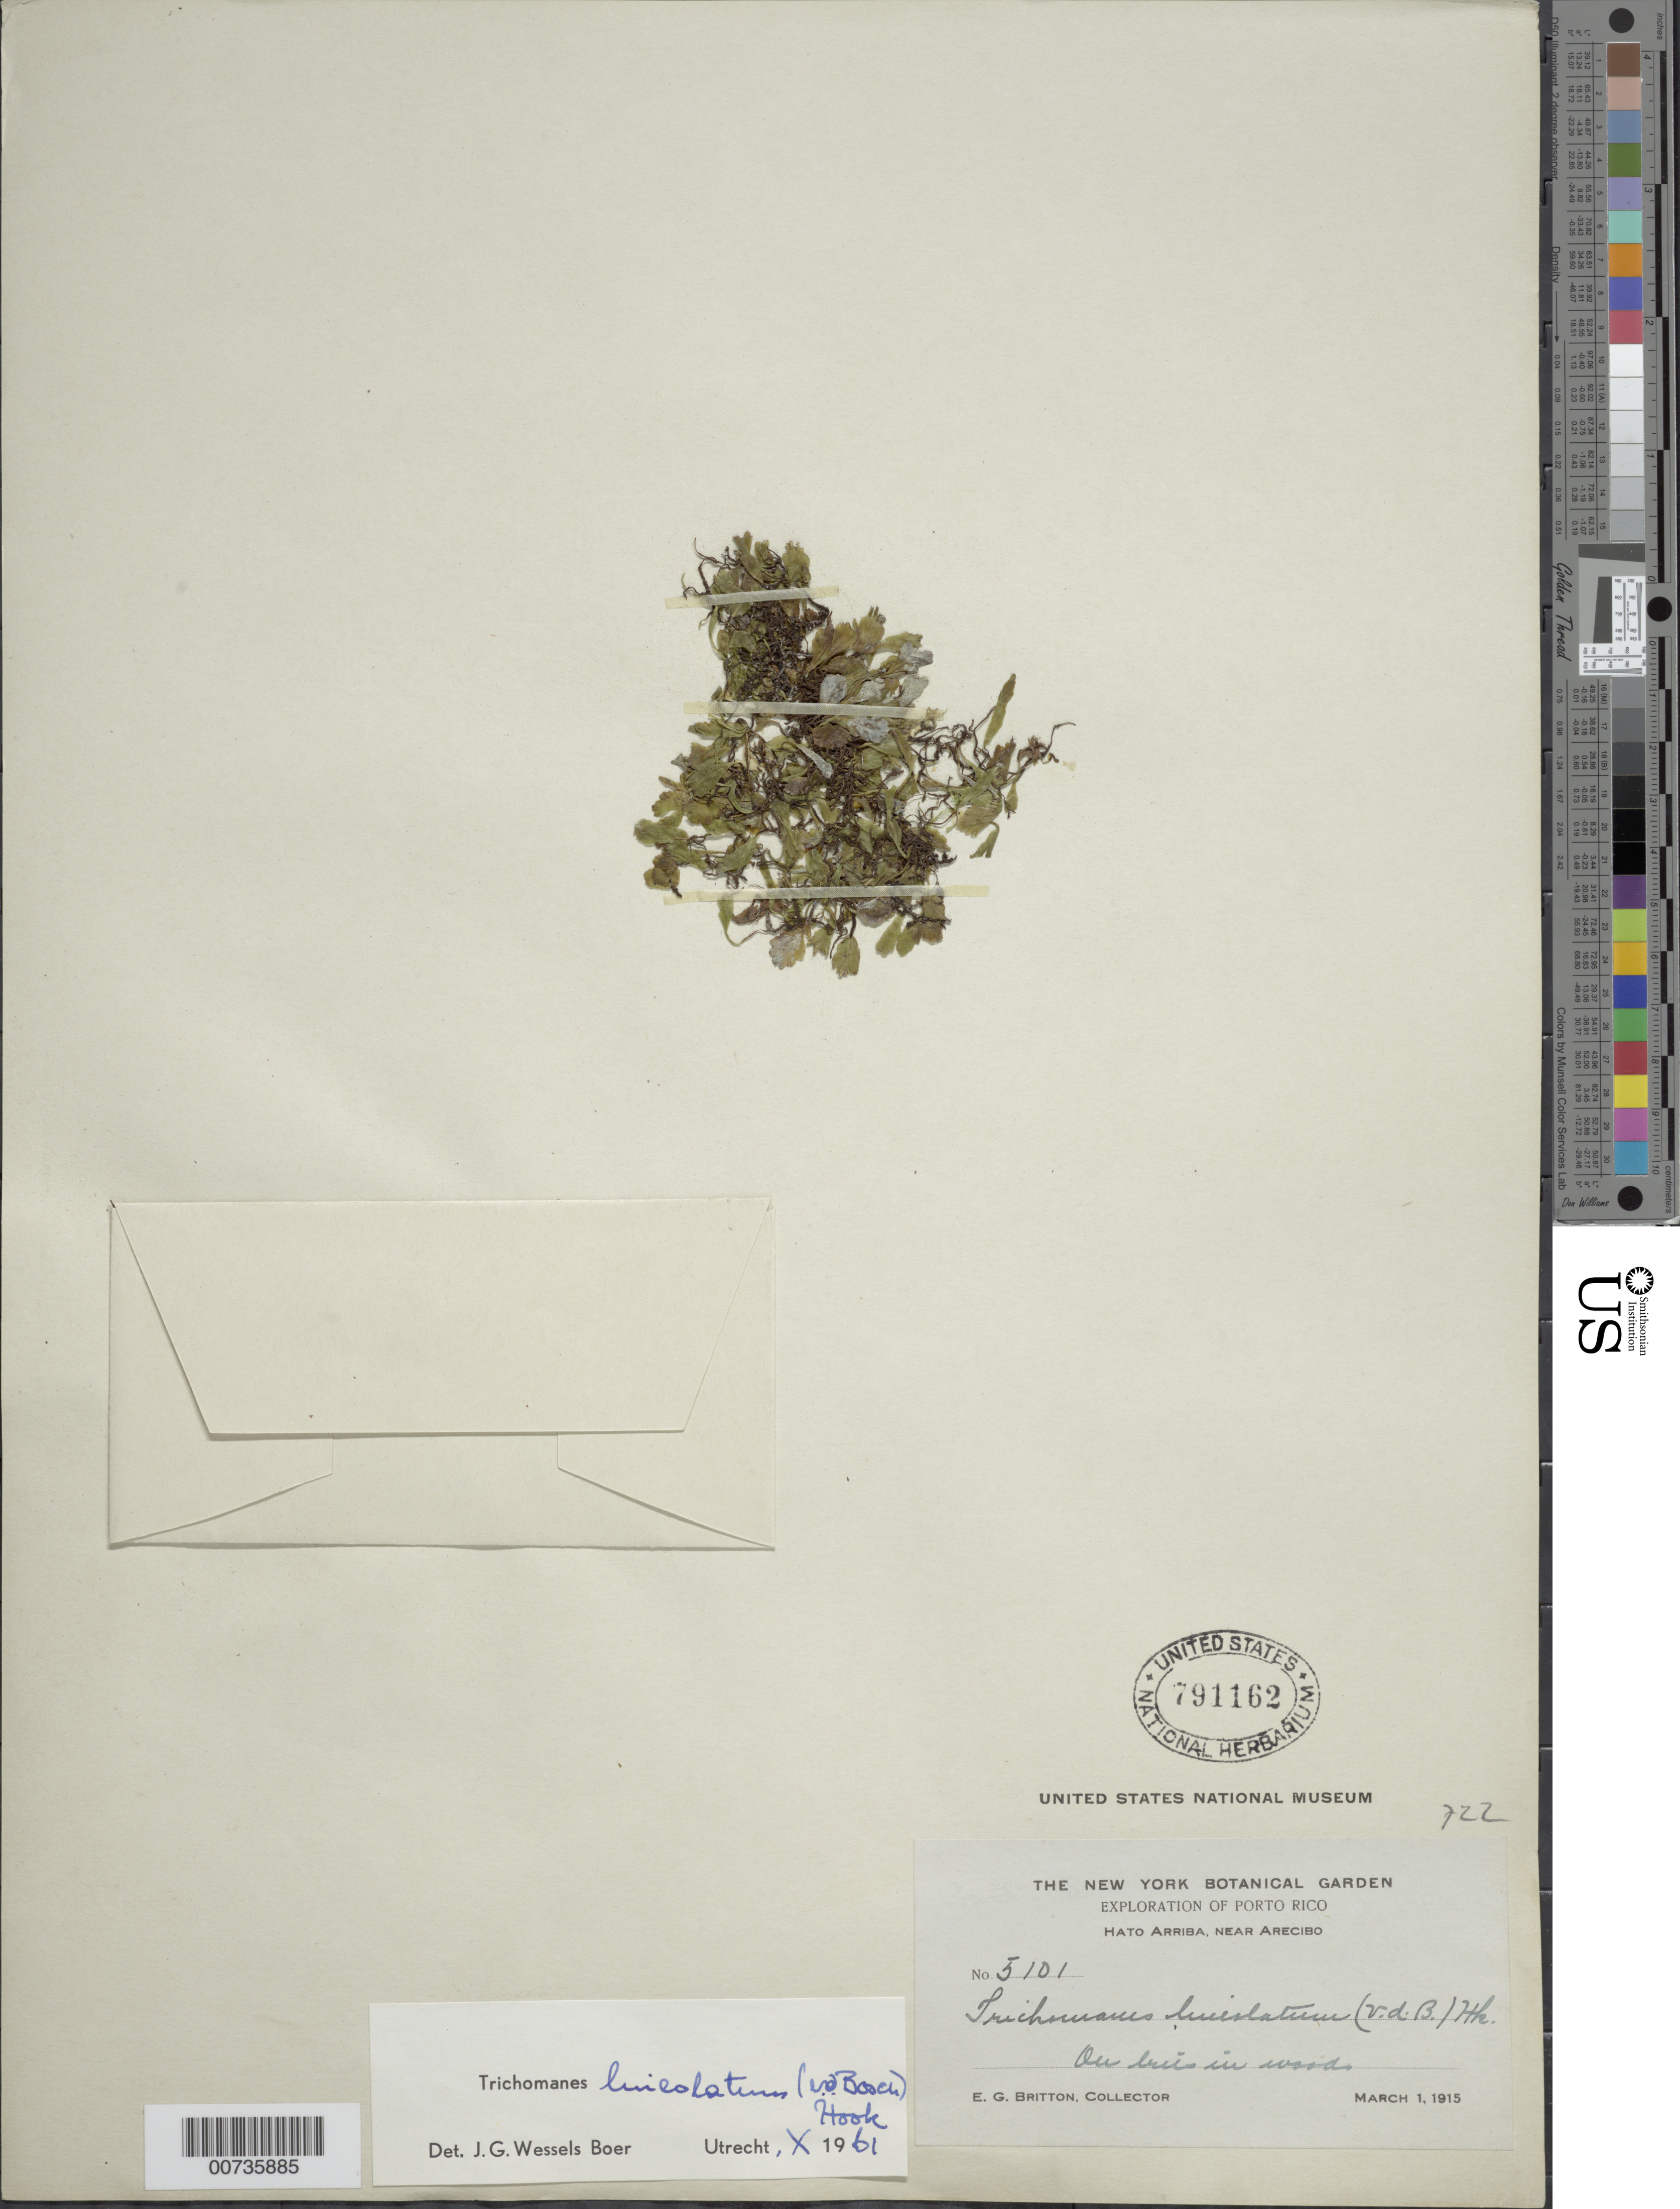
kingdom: Plantae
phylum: Tracheophyta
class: Polypodiopsida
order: Hymenophyllales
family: Hymenophyllaceae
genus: Didymoglossum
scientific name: Didymoglossum lineolatum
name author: Bosch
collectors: E. G. Britton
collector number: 5101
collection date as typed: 01 Mar 1915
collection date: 1915-03-01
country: Puerto Rico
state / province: Arecibo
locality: Hato Arriba, near Arecibo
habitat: On trees in woods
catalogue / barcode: US 791162